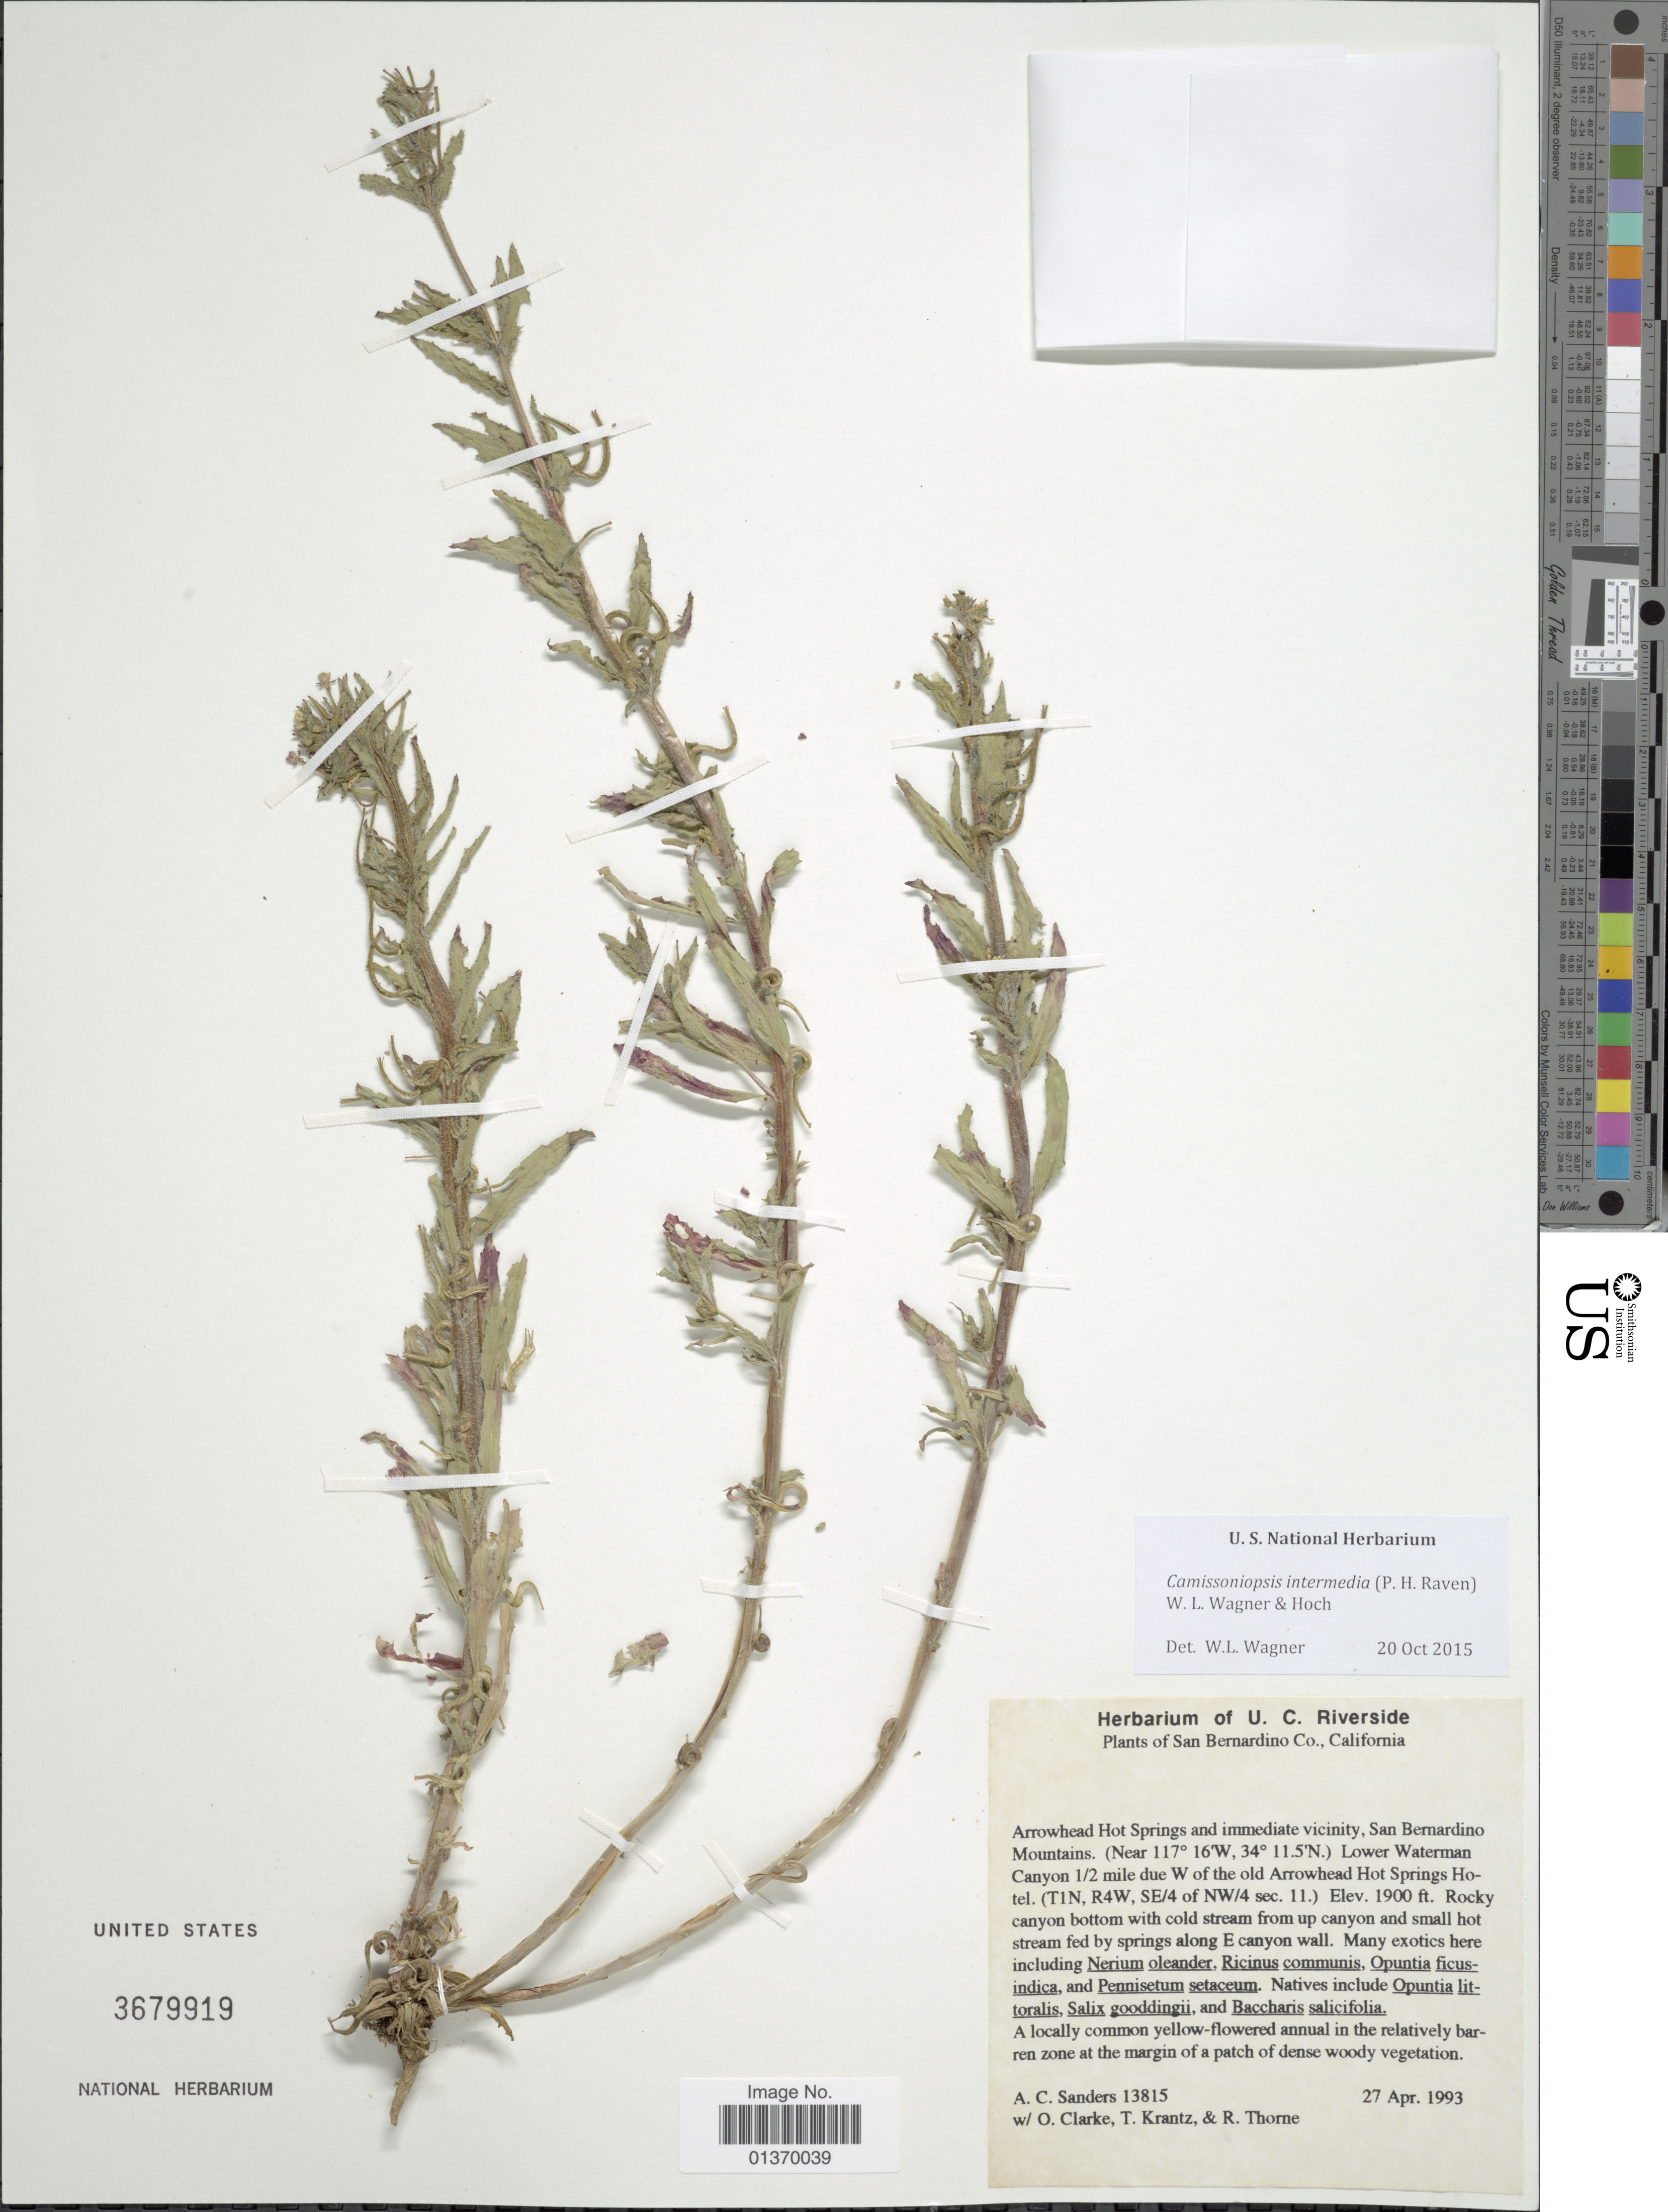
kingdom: Plantae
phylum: Tracheophyta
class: Magnoliopsida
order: Myrtales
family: Onagraceae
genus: Camissoniopsis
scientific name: Camissoniopsis intermedia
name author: (P.H. Raven) W.L. Wagner & Hoch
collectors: A. Sanders, O. Clarke, T. Krantz & R. F. Thorne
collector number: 13815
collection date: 1993-04-27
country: United States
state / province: California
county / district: San Bernardino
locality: San Bernardino Co., Arrowhead Hot Springs and immediate vicinity, San Bernardino Mountains. Lower Waterman Canyon 1/2 mile due W of the old Arrowhead Hot Springs Hotel, (T1N, R4W, SE/4 of NW/4 sec. 11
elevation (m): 579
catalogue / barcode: US 3679919